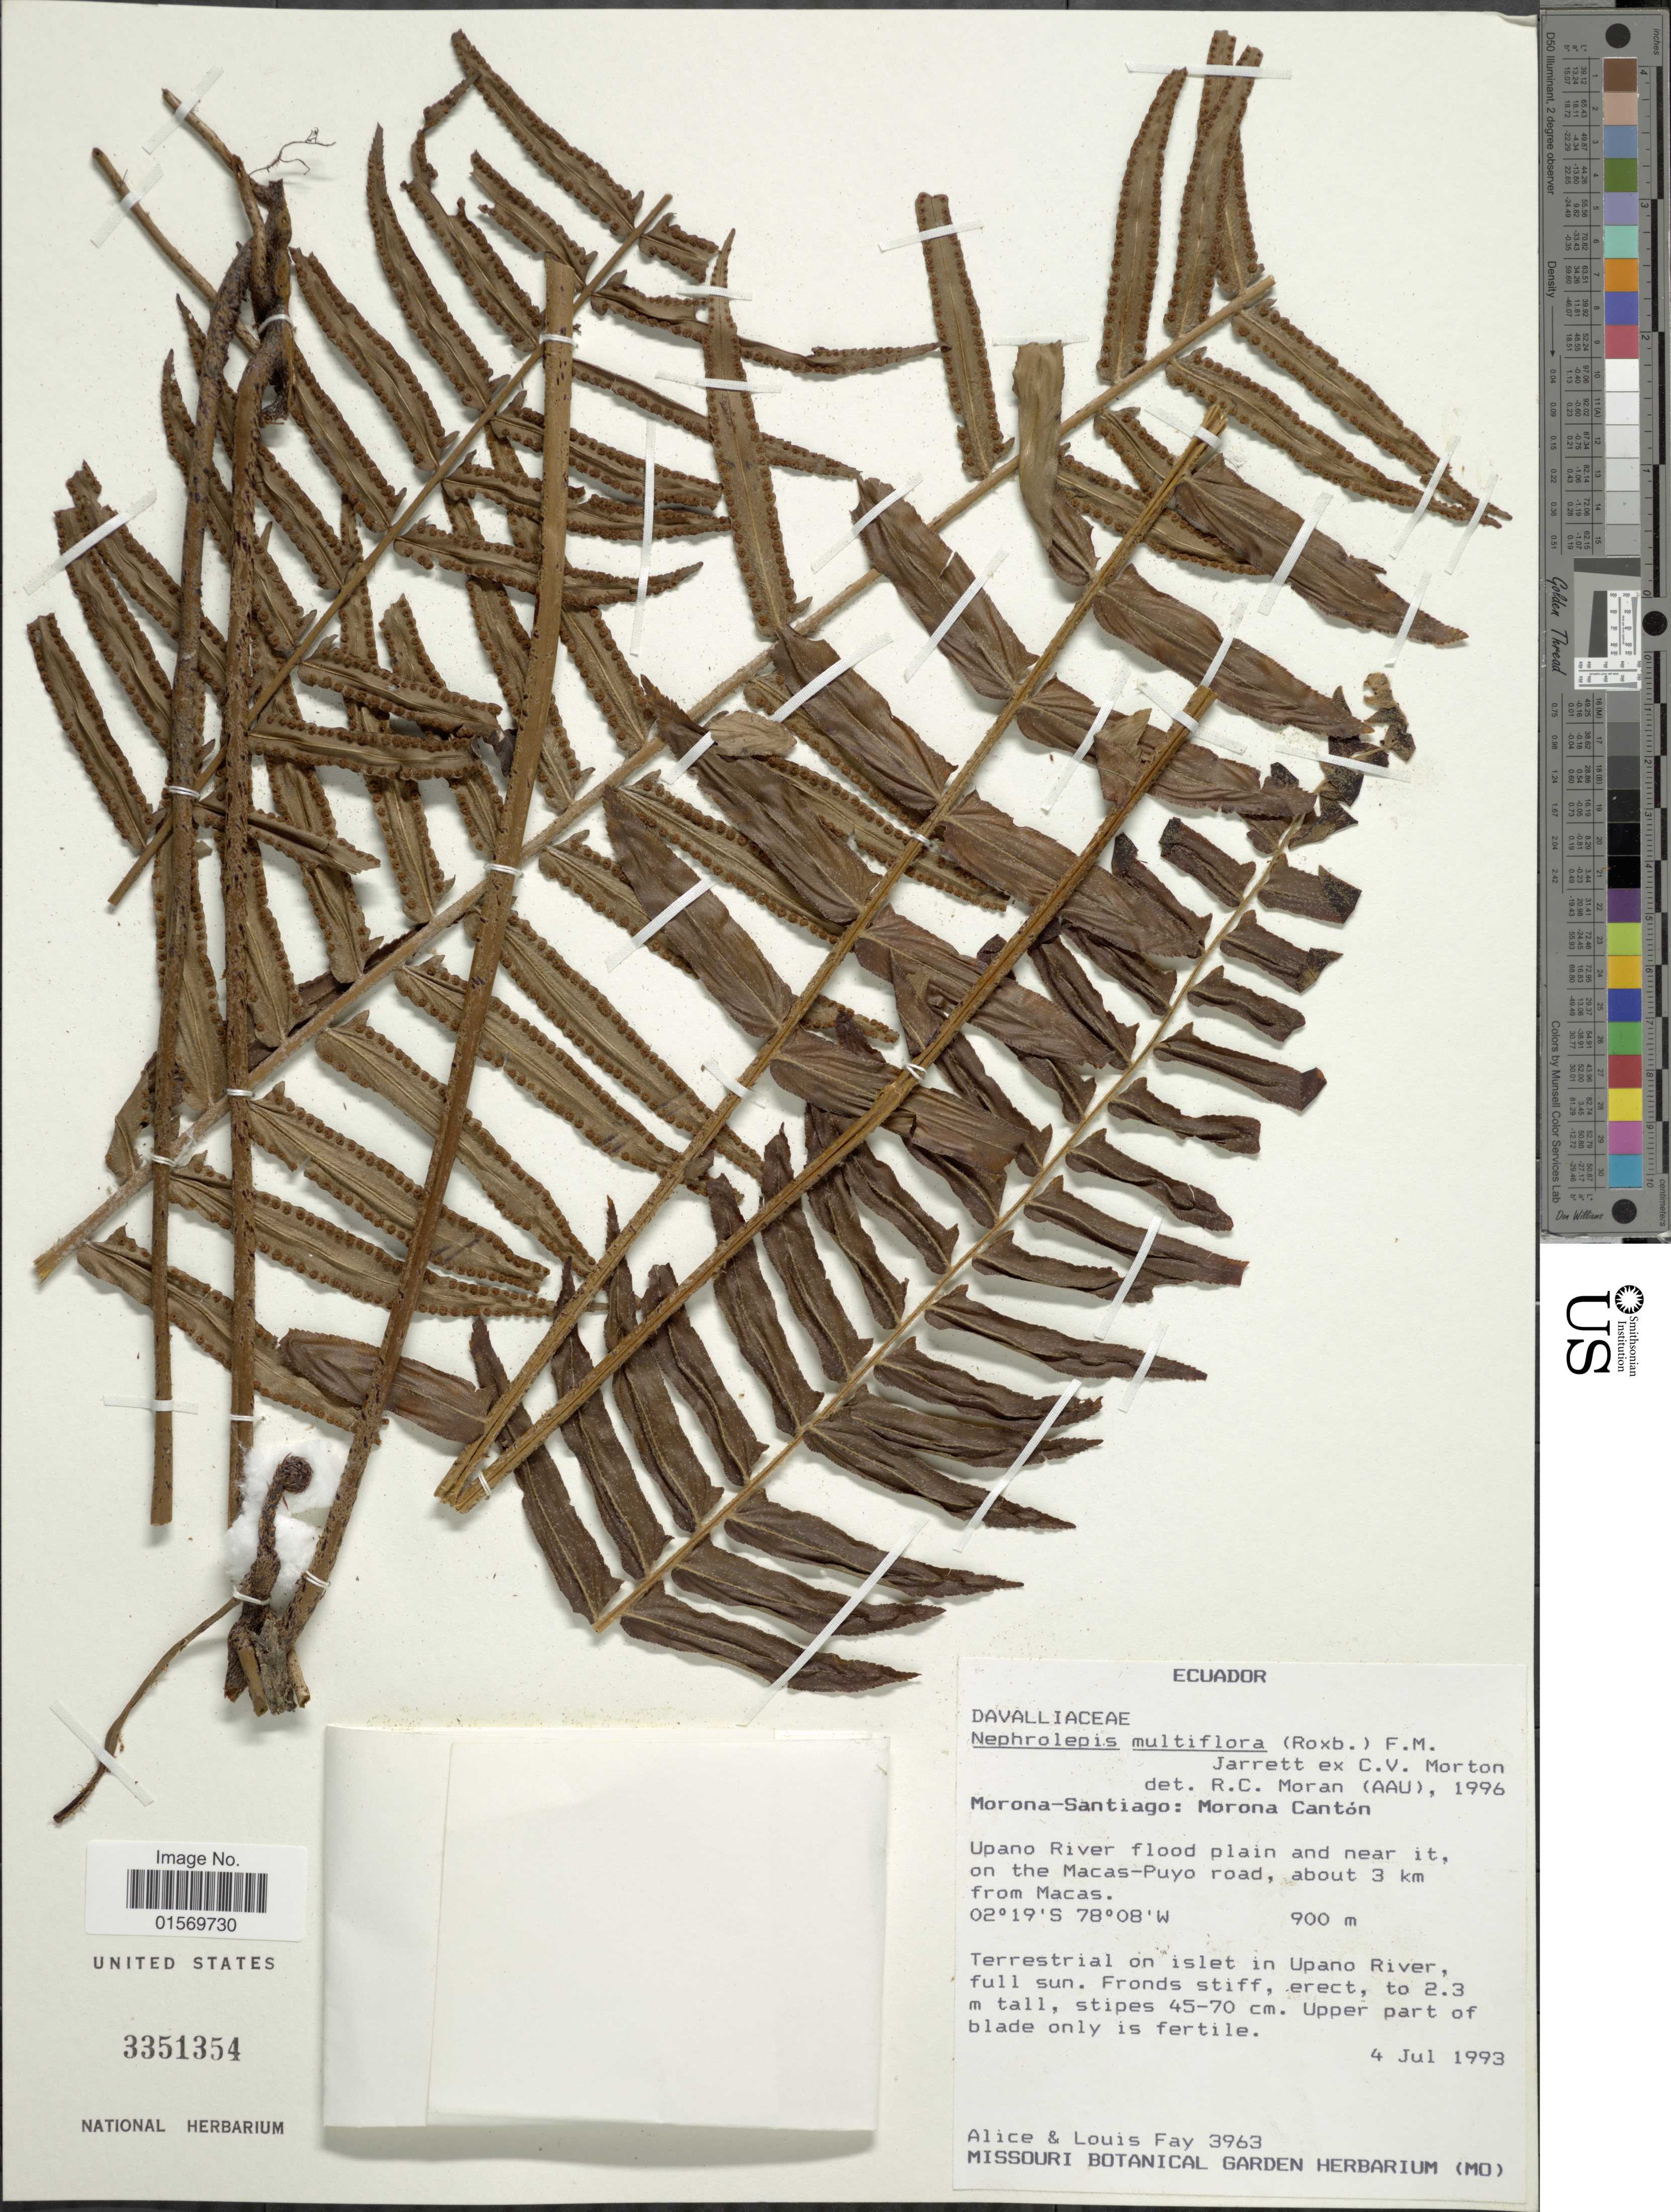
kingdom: Plantae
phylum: Tracheophyta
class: Polypodiopsida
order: Polypodiales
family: Nephrolepidaceae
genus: Nephrolepis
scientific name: Nephrolepis multiflora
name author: (Roxb.) F.M. Jarrett ex C.V. Morton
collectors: A. Fay & L. Fay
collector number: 3963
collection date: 1993-07-04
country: Ecuador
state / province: Morona-Santiago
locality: Morona Canton, Upano River flood plain and near it, on the Macas-Puyo road, about 3 km from Macas.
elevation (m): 900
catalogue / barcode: US 3351354